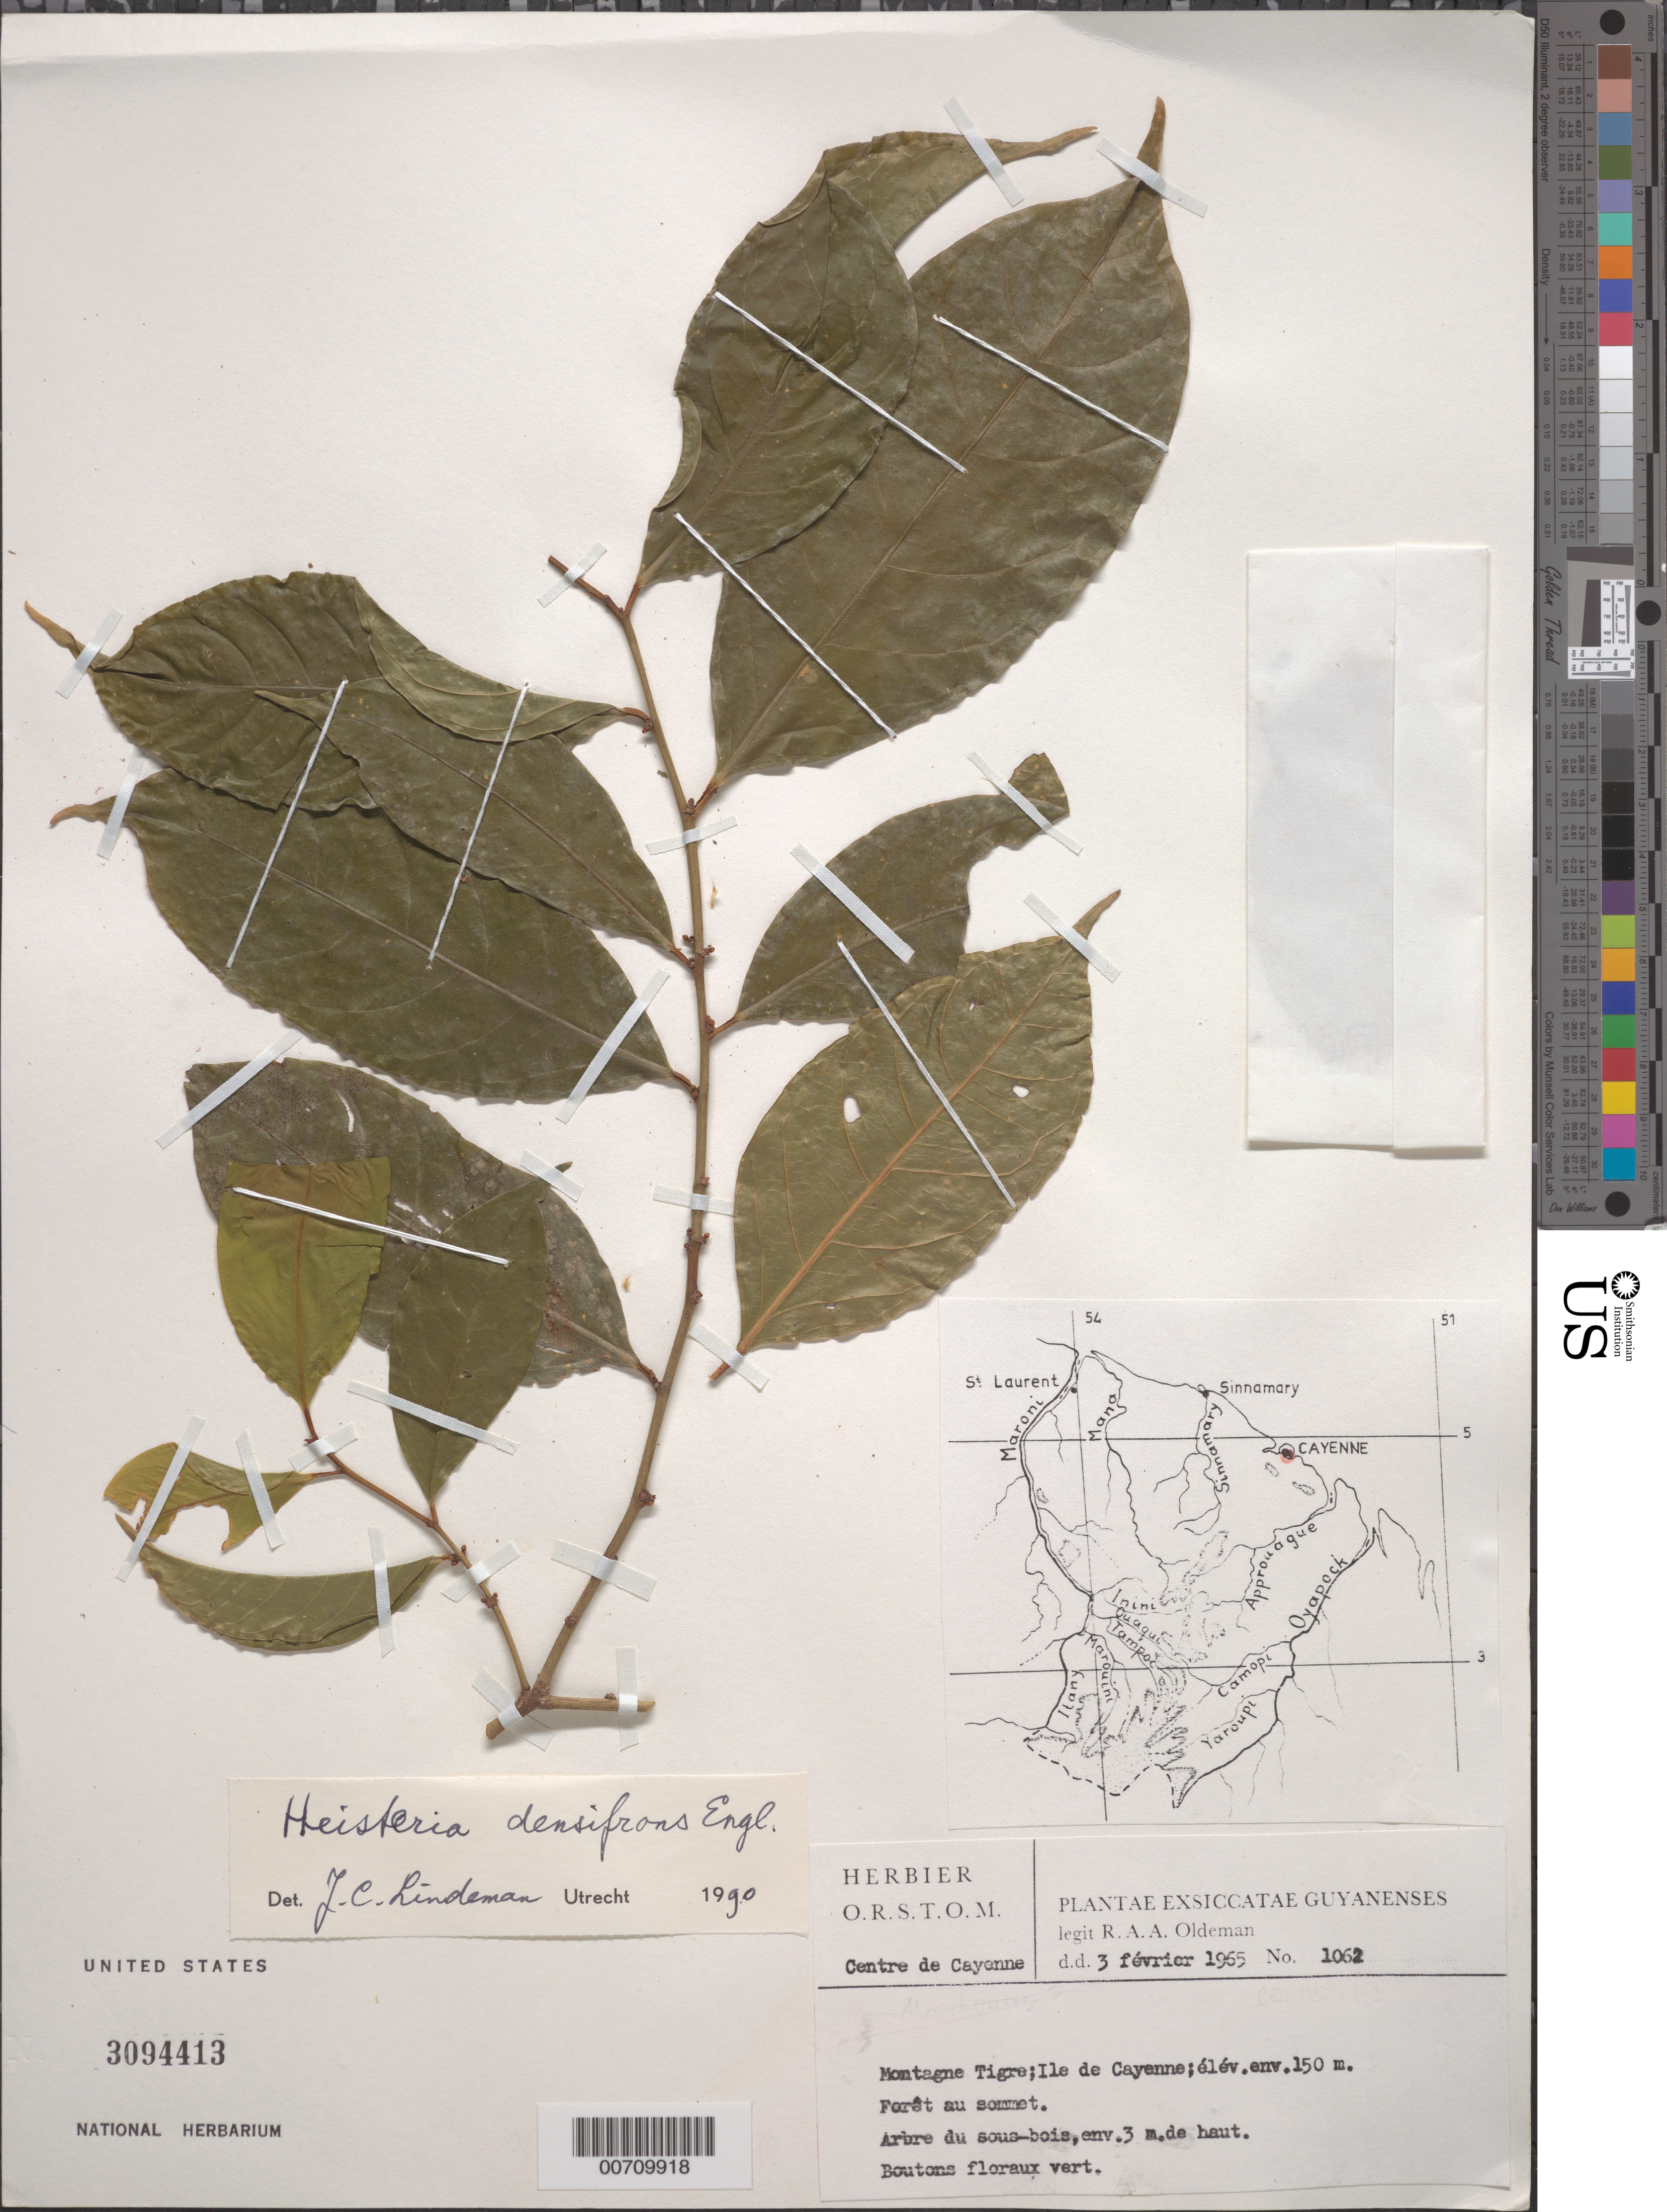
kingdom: Plantae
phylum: Tracheophyta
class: Magnoliopsida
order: Santalales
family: Erythropalaceae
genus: Heisteria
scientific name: Heisteria densifrons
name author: Engl.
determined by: Lindeman, J. C.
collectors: R. Oldeman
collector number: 1062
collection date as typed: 3-Feb-65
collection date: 1965-02-03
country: French Guiana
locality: Montagne Tigre, Ile de Cayenne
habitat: Forest on summit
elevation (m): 150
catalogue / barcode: US 3094413